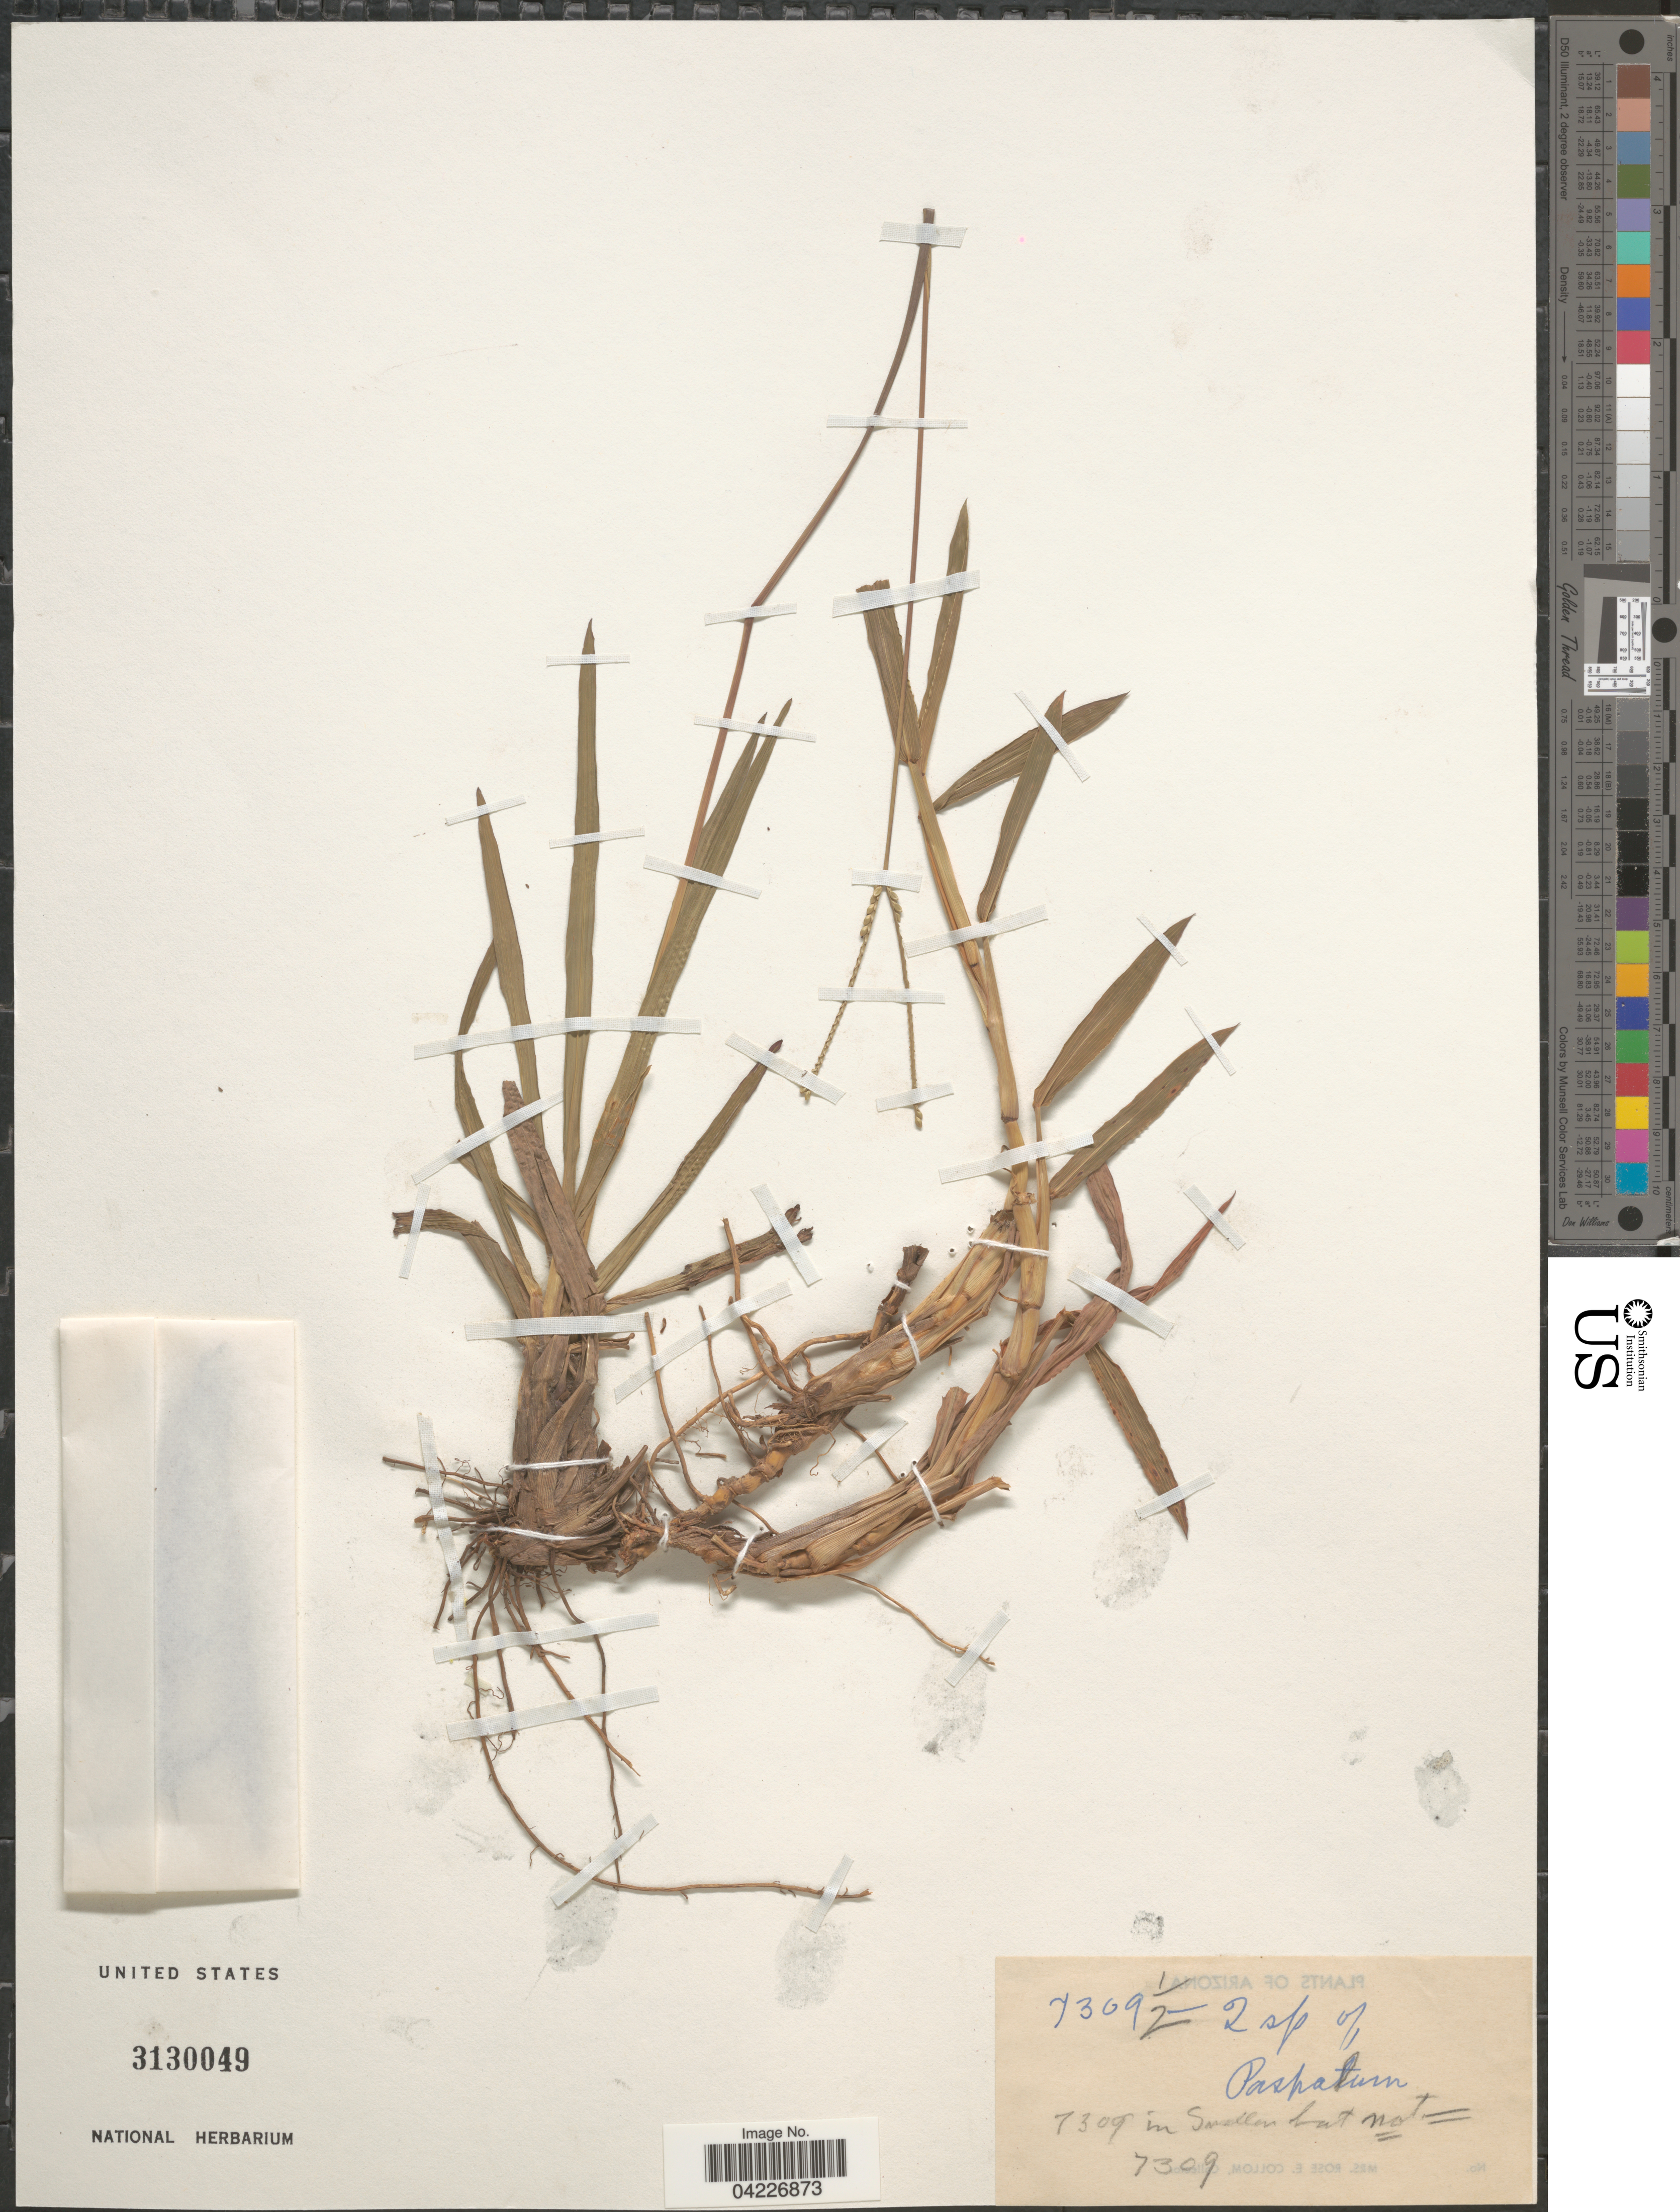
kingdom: Plantae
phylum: Tracheophyta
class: Liliopsida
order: Poales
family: Poaceae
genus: Paspalum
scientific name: Paspalum sp.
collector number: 7309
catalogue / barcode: US 3130049